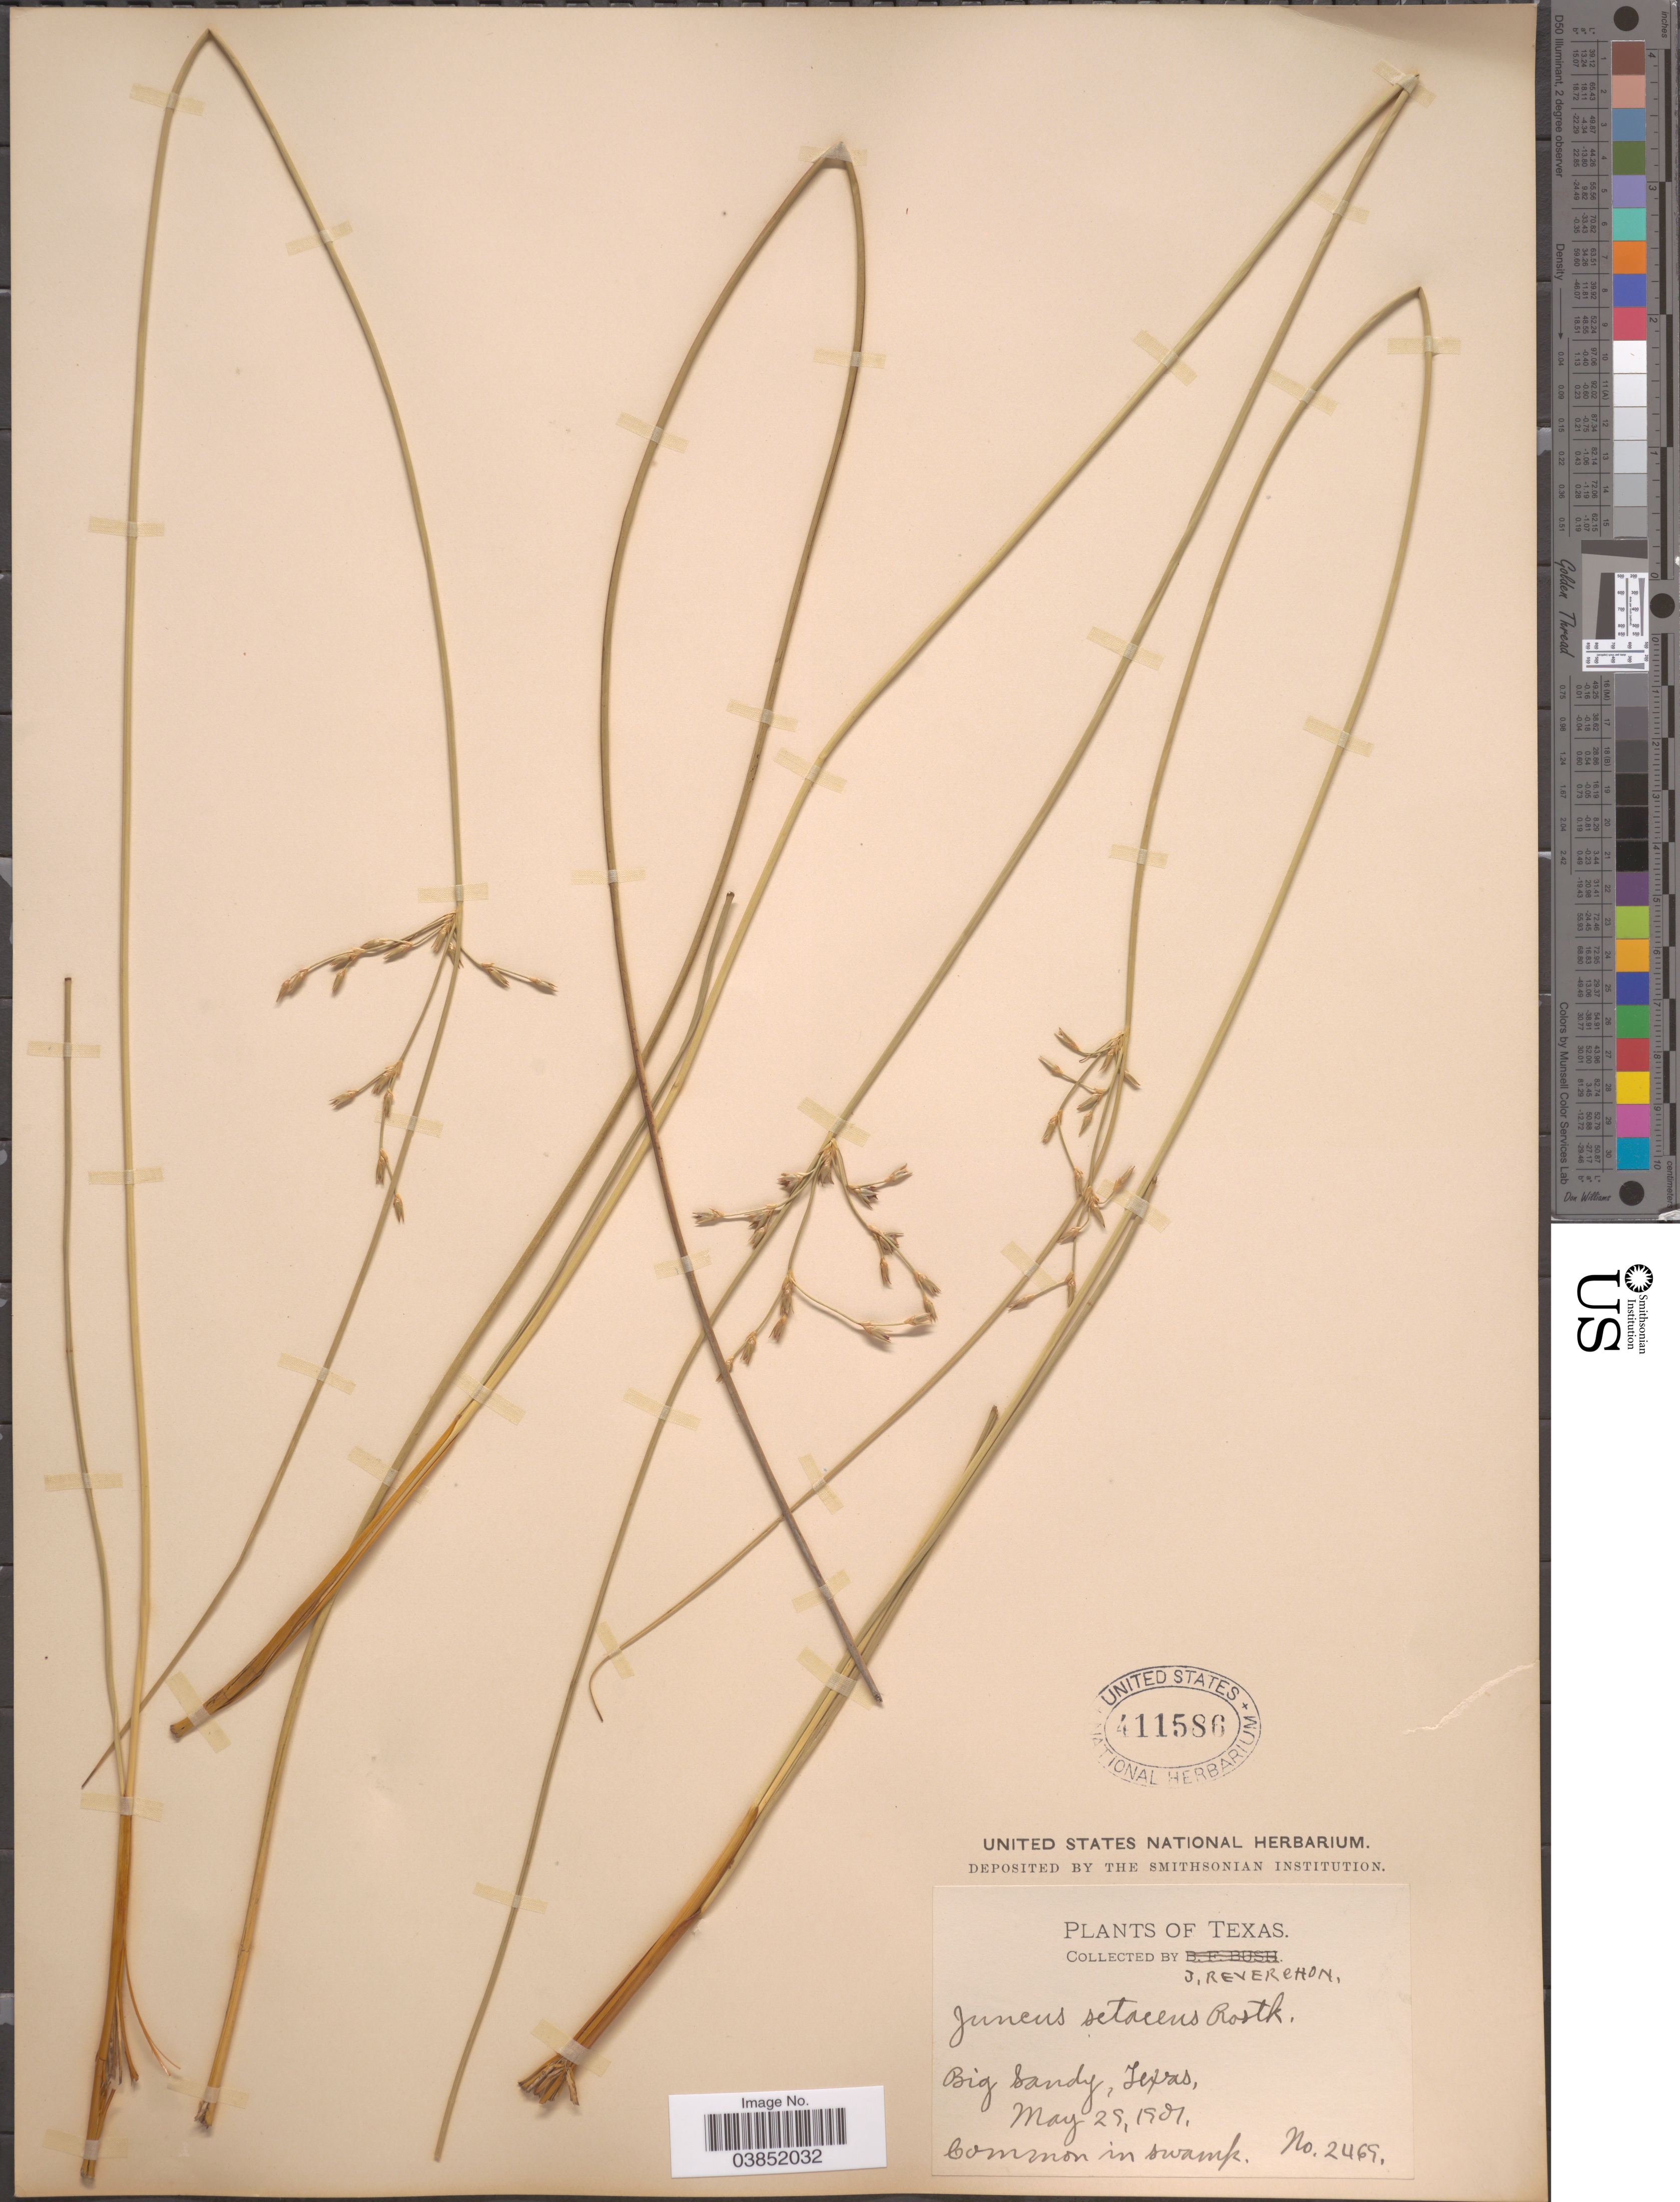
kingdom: Plantae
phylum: Tracheophyta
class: Liliopsida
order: Poales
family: Juncaceae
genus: Juncus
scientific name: Juncus coriaceus Mack.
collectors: J. Reverchon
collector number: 2469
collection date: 1981-05-29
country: United States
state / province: Texas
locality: Big Sandy.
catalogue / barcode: US 411586